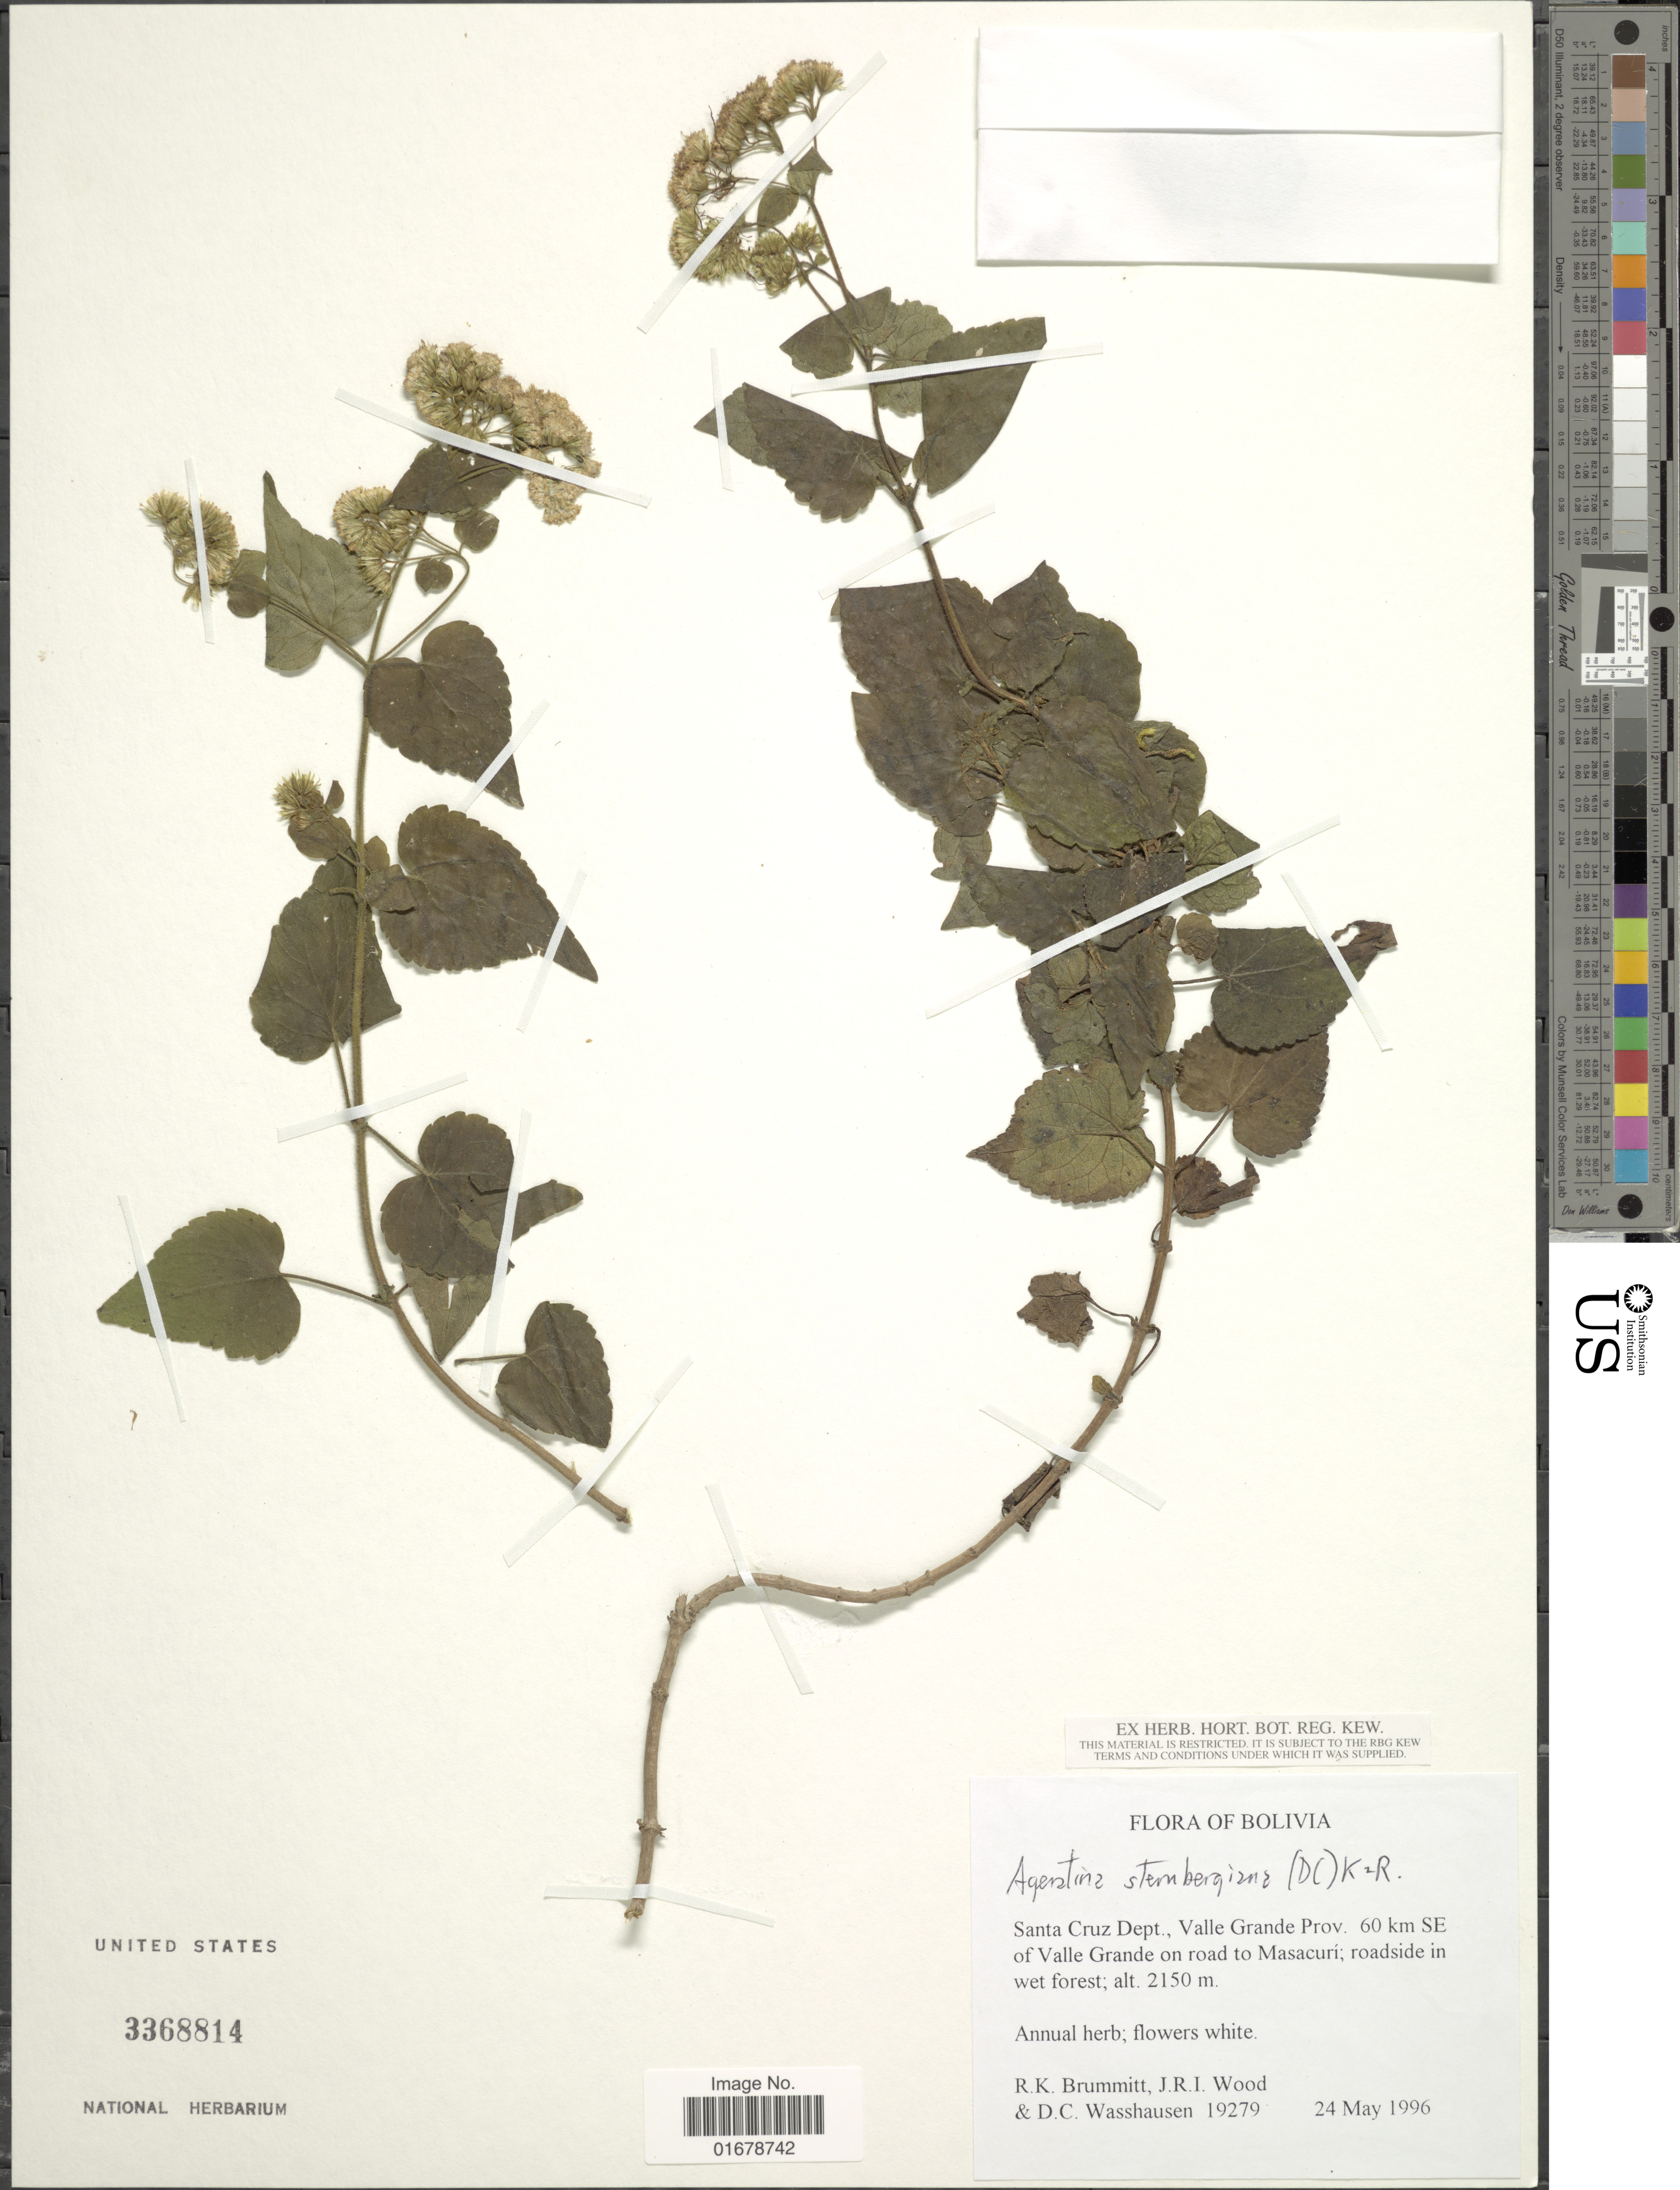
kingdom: Plantae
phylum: Tracheophyta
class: Magnoliopsida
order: Asterales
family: Asteraceae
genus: Ageratina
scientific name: Ageratina sternbergiana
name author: (DC.) R.M. King & H. Rob.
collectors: R. K. Brummitt, J. R. I. Wood & D. C. Wasshausen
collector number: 19279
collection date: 1996-05-24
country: Bolivia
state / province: Santa Cruz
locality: Santa Cruz Dept. Valle Grande Prov. 60 km SE of Valle Grande on road to Masacuri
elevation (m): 2150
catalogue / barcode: US 3368814